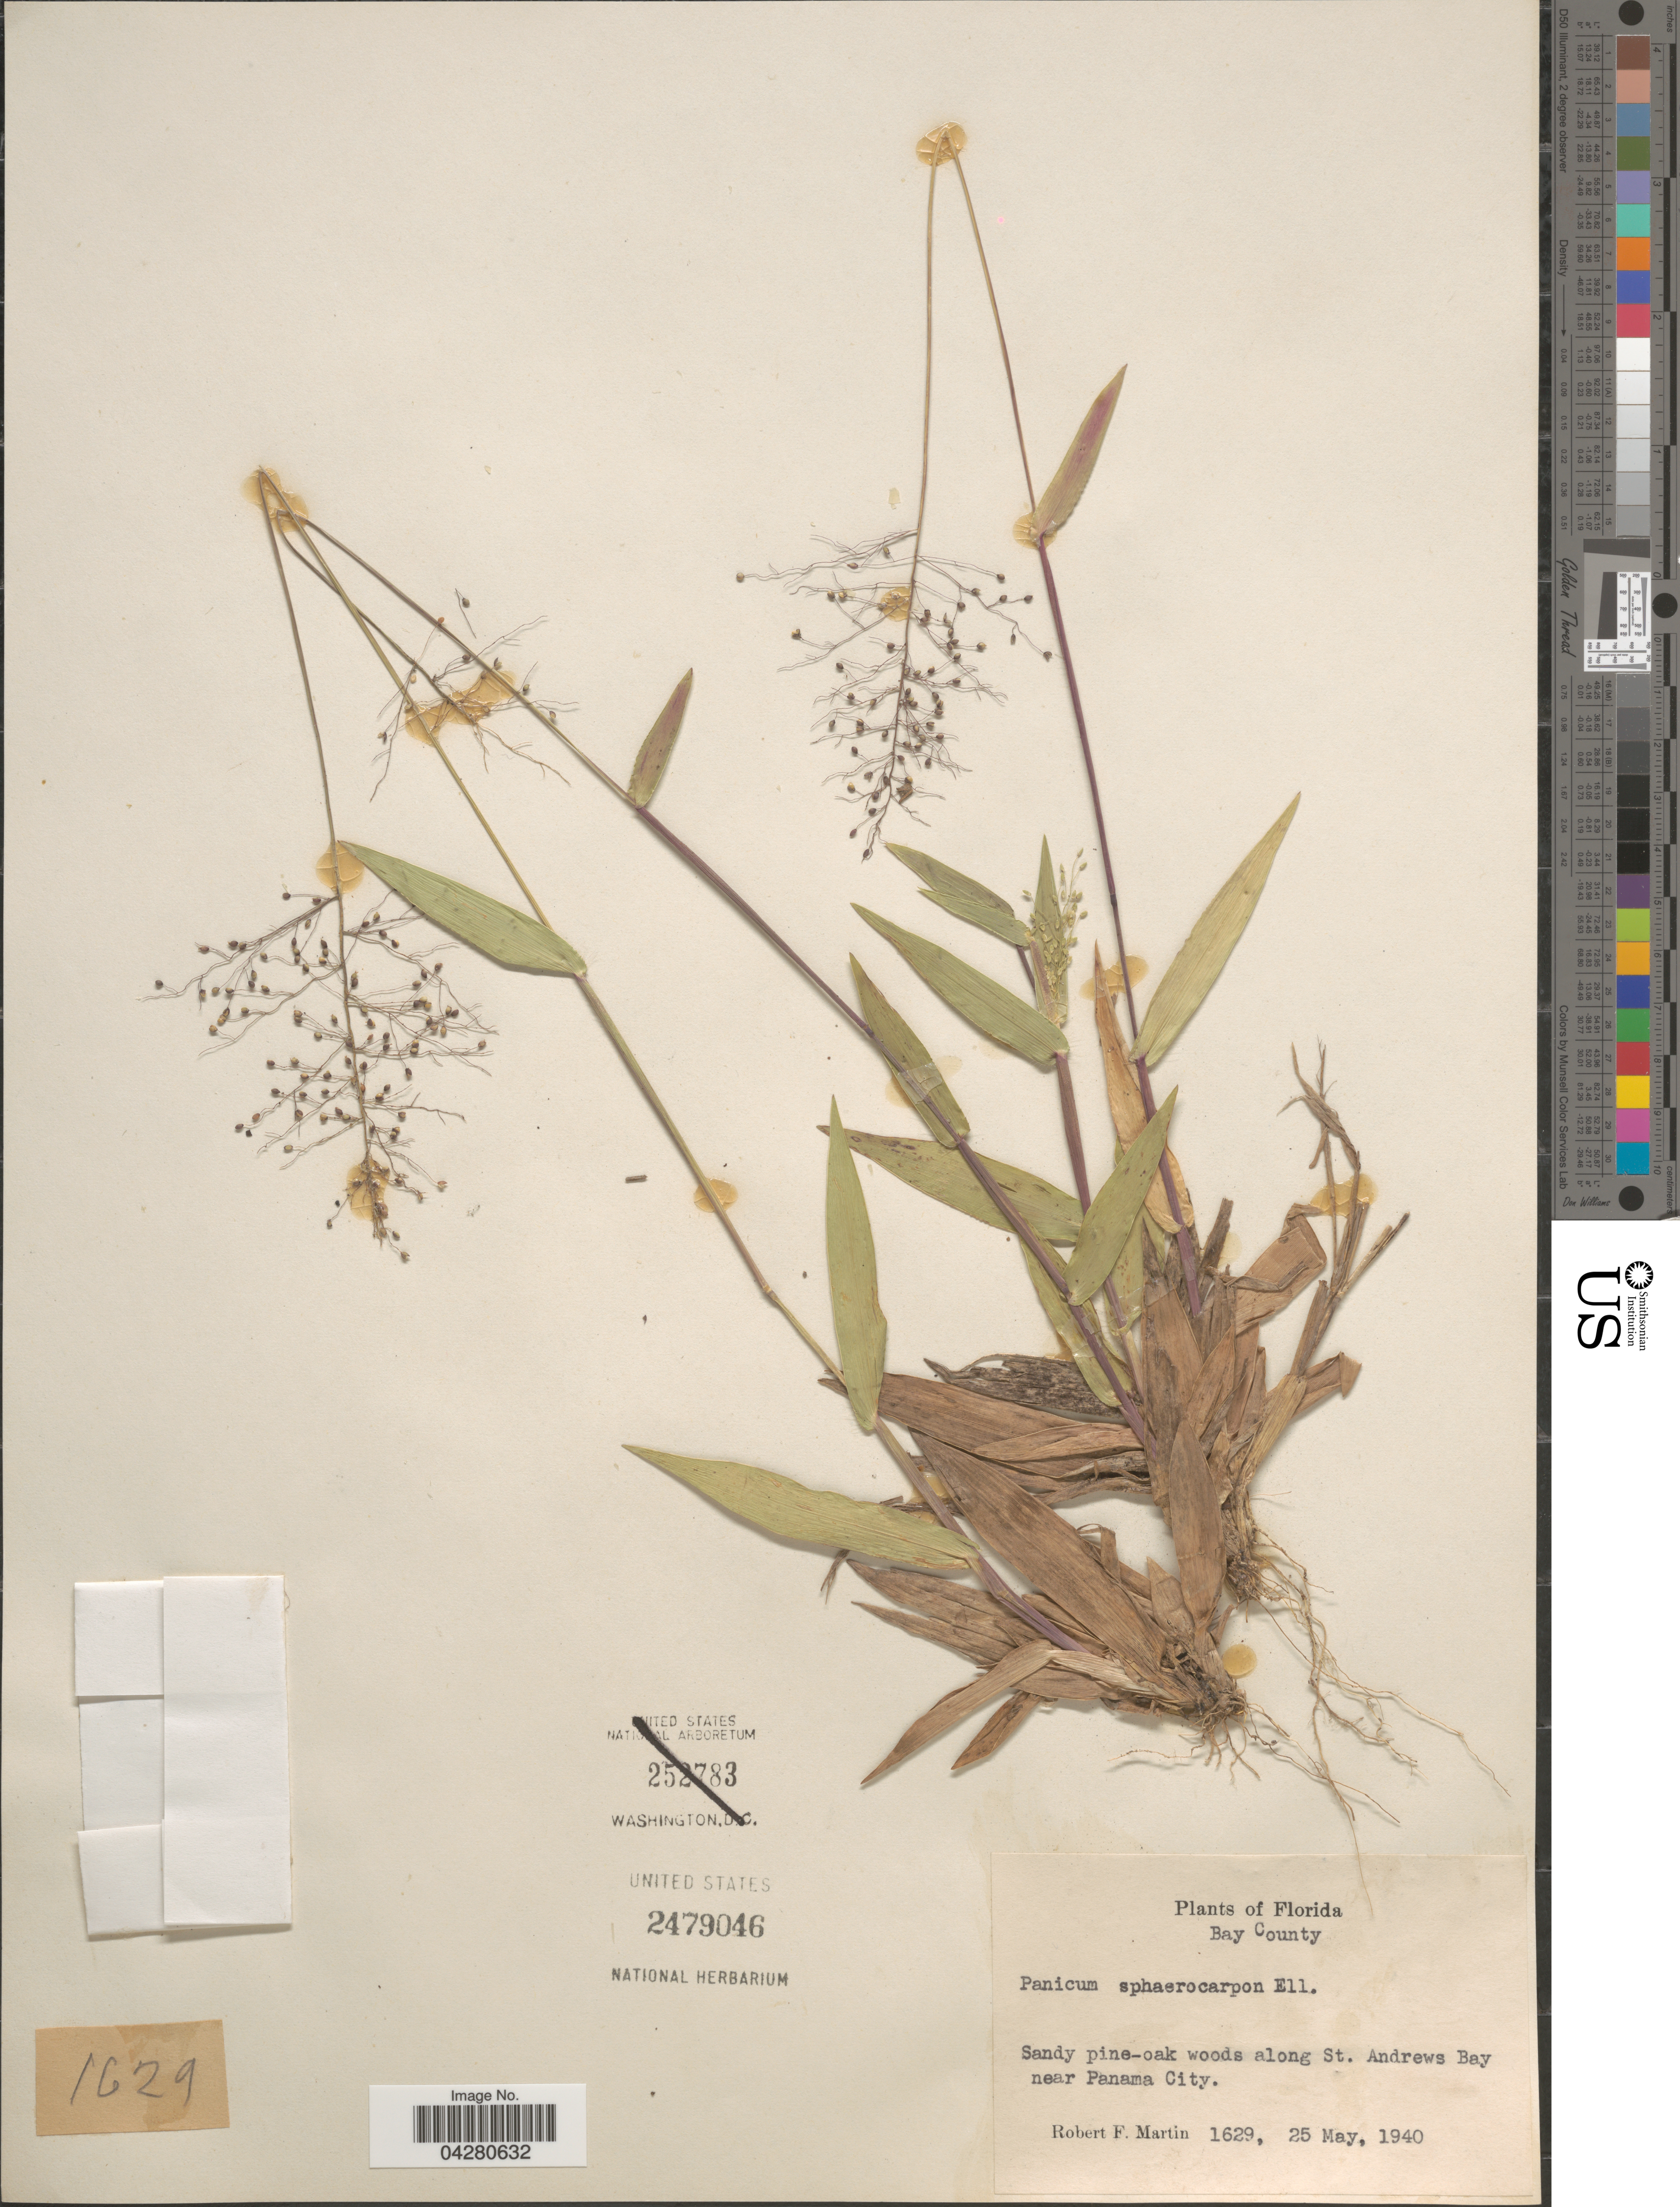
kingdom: Plantae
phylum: Tracheophyta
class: Liliopsida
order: Poales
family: Poaceae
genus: Dichanthelium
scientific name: Dichanthelium dichotomum var. dichotomum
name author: (L.) Gould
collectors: R. F. Martin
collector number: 1629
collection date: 1940-05-25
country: United States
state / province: Florida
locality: Bay County. Along St. Andrews Bay near Panama City.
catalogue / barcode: US 2479046